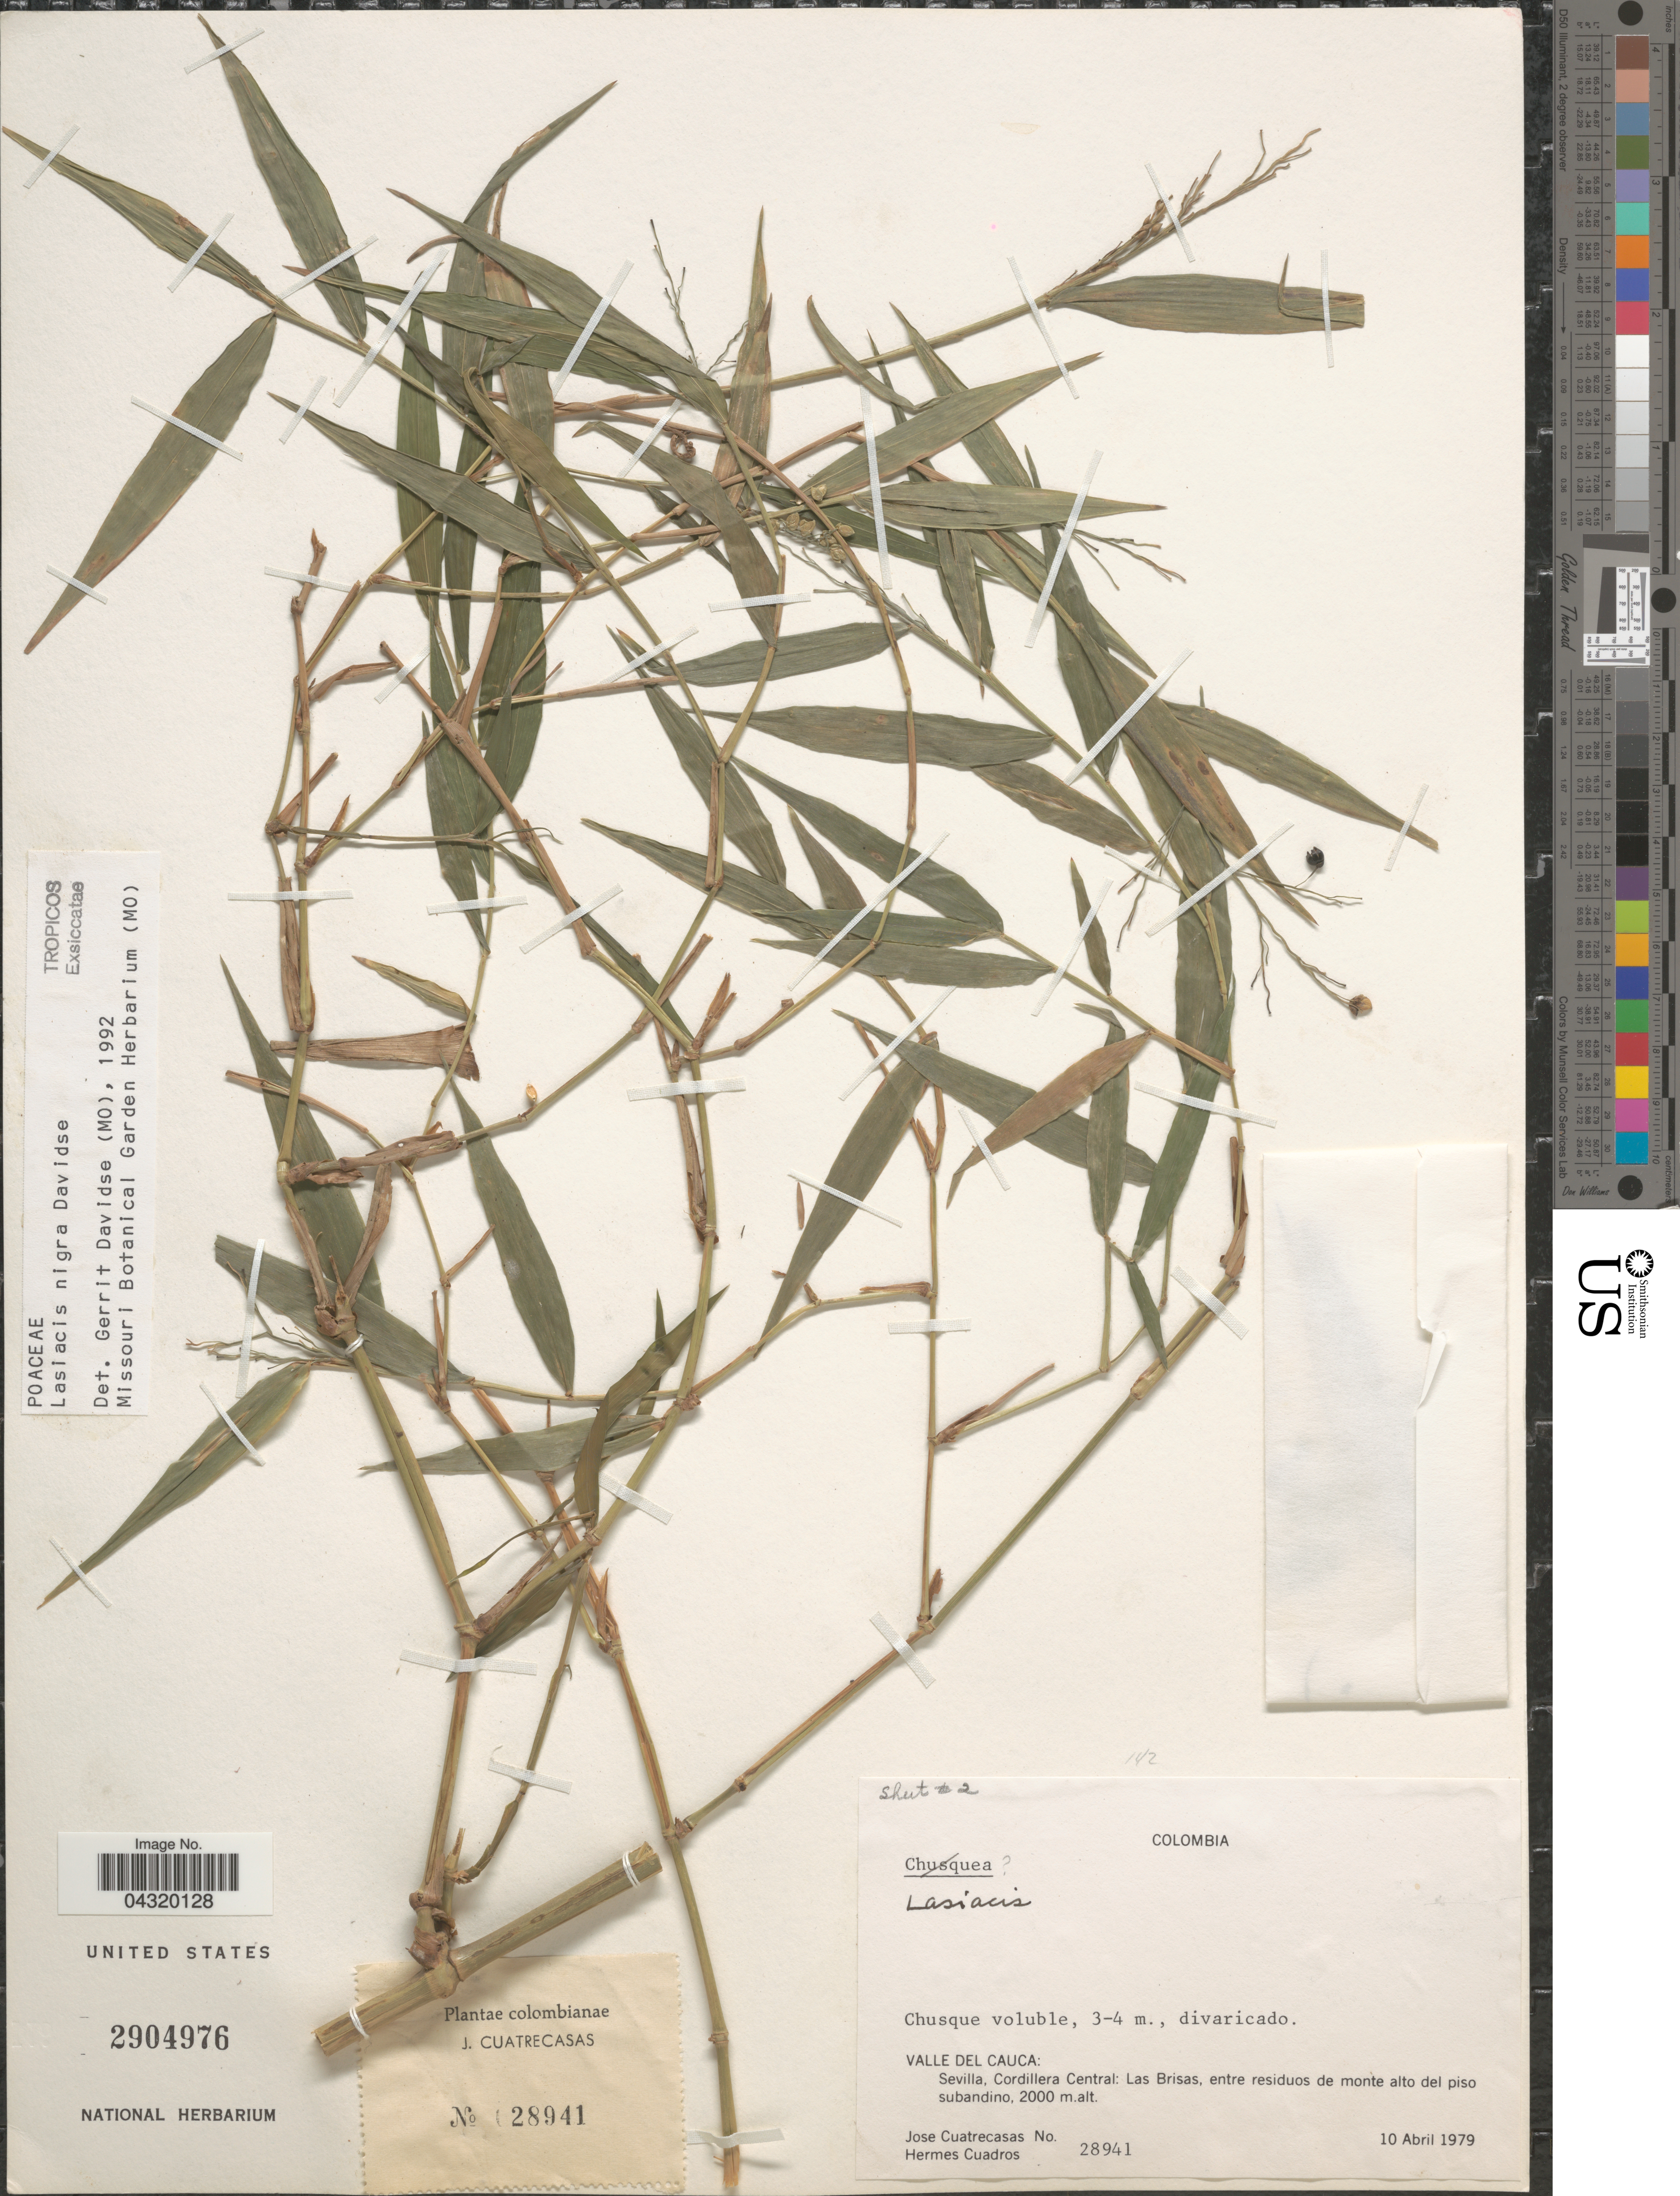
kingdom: Plantae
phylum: Tracheophyta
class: Liliopsida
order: Poales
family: Poaceae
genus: Lasiacis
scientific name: Lasiacis nigra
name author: Davidse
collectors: J. Cuatrecasas & H. Cuadros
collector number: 28941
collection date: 1979-04-10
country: Colombia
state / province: Valle del Cauca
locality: Sevilla, Cordillera Central: Las Brisas, entre residuos de monte alto del piso subandino.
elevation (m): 2000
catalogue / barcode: US 2904976